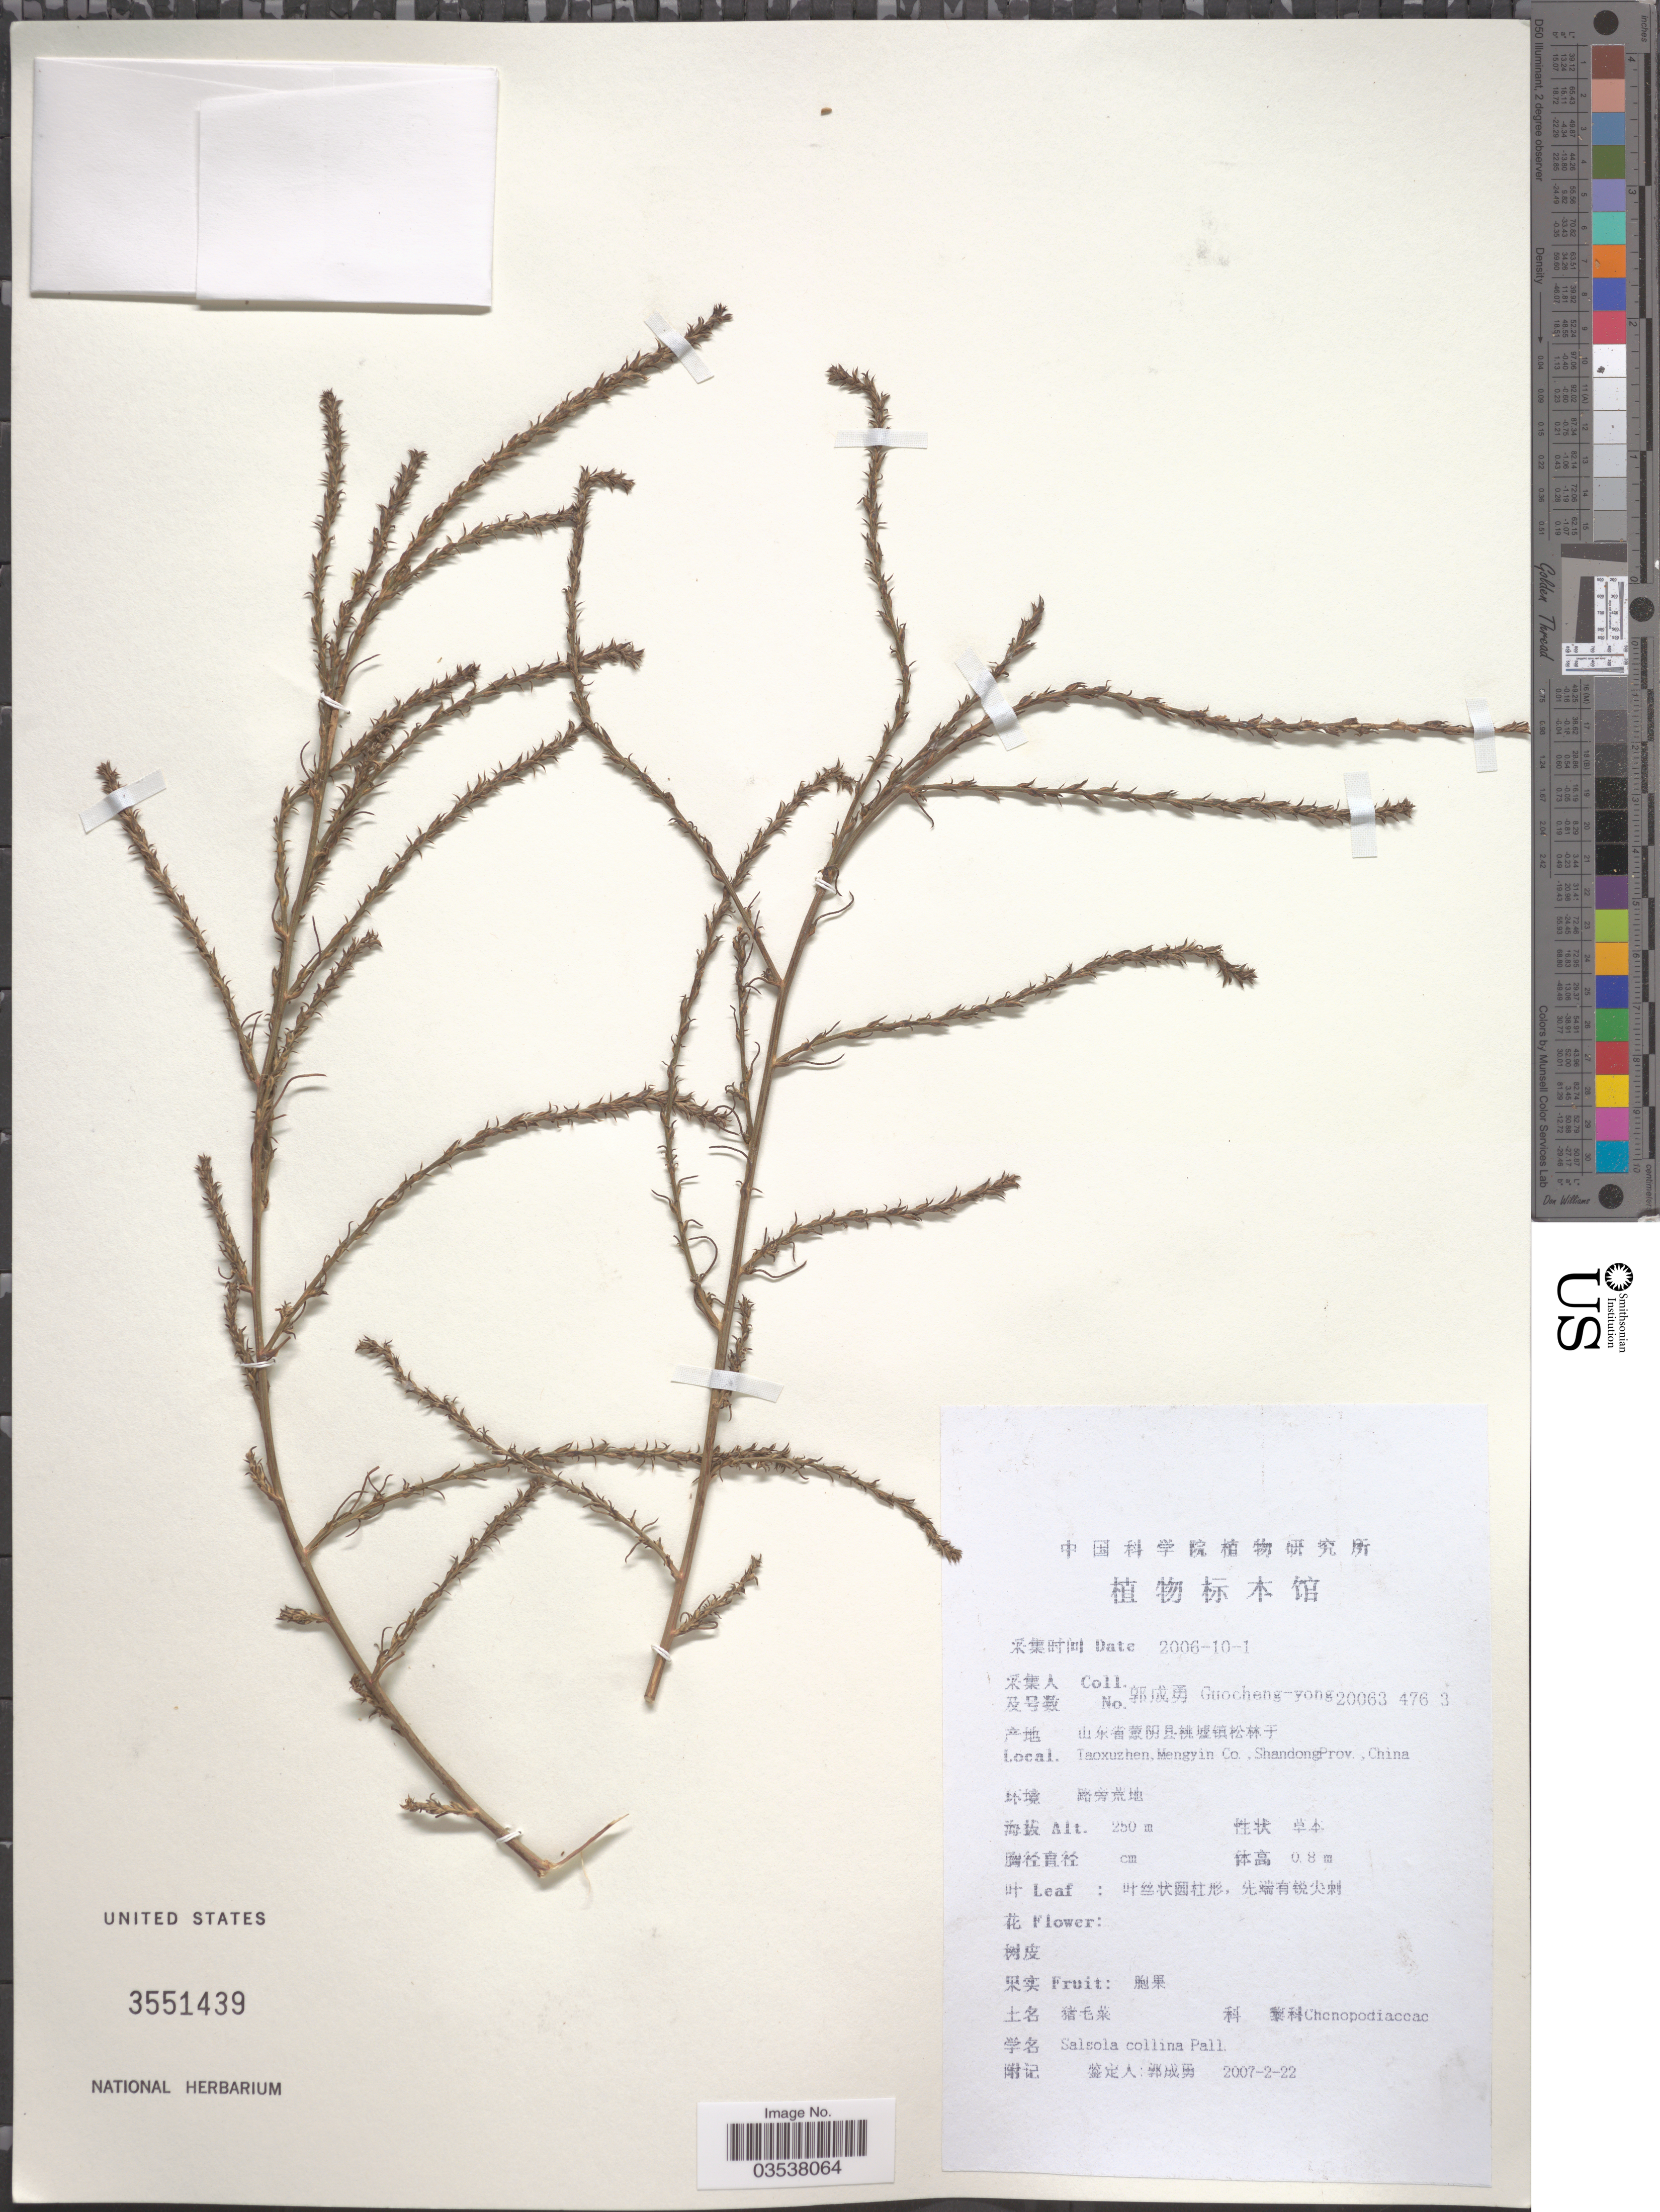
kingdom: Plantae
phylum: Tracheophyta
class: Magnoliopsida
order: Caryophyllales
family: Amaranthaceae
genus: Salsola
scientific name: Salsola collina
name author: Pall.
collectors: Guo cheng-yong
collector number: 20063 476 3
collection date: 2006-10-01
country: China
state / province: Shandong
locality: Taoxuzhen, Mengyin Co., Shandong Prov.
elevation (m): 250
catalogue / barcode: US 3551439